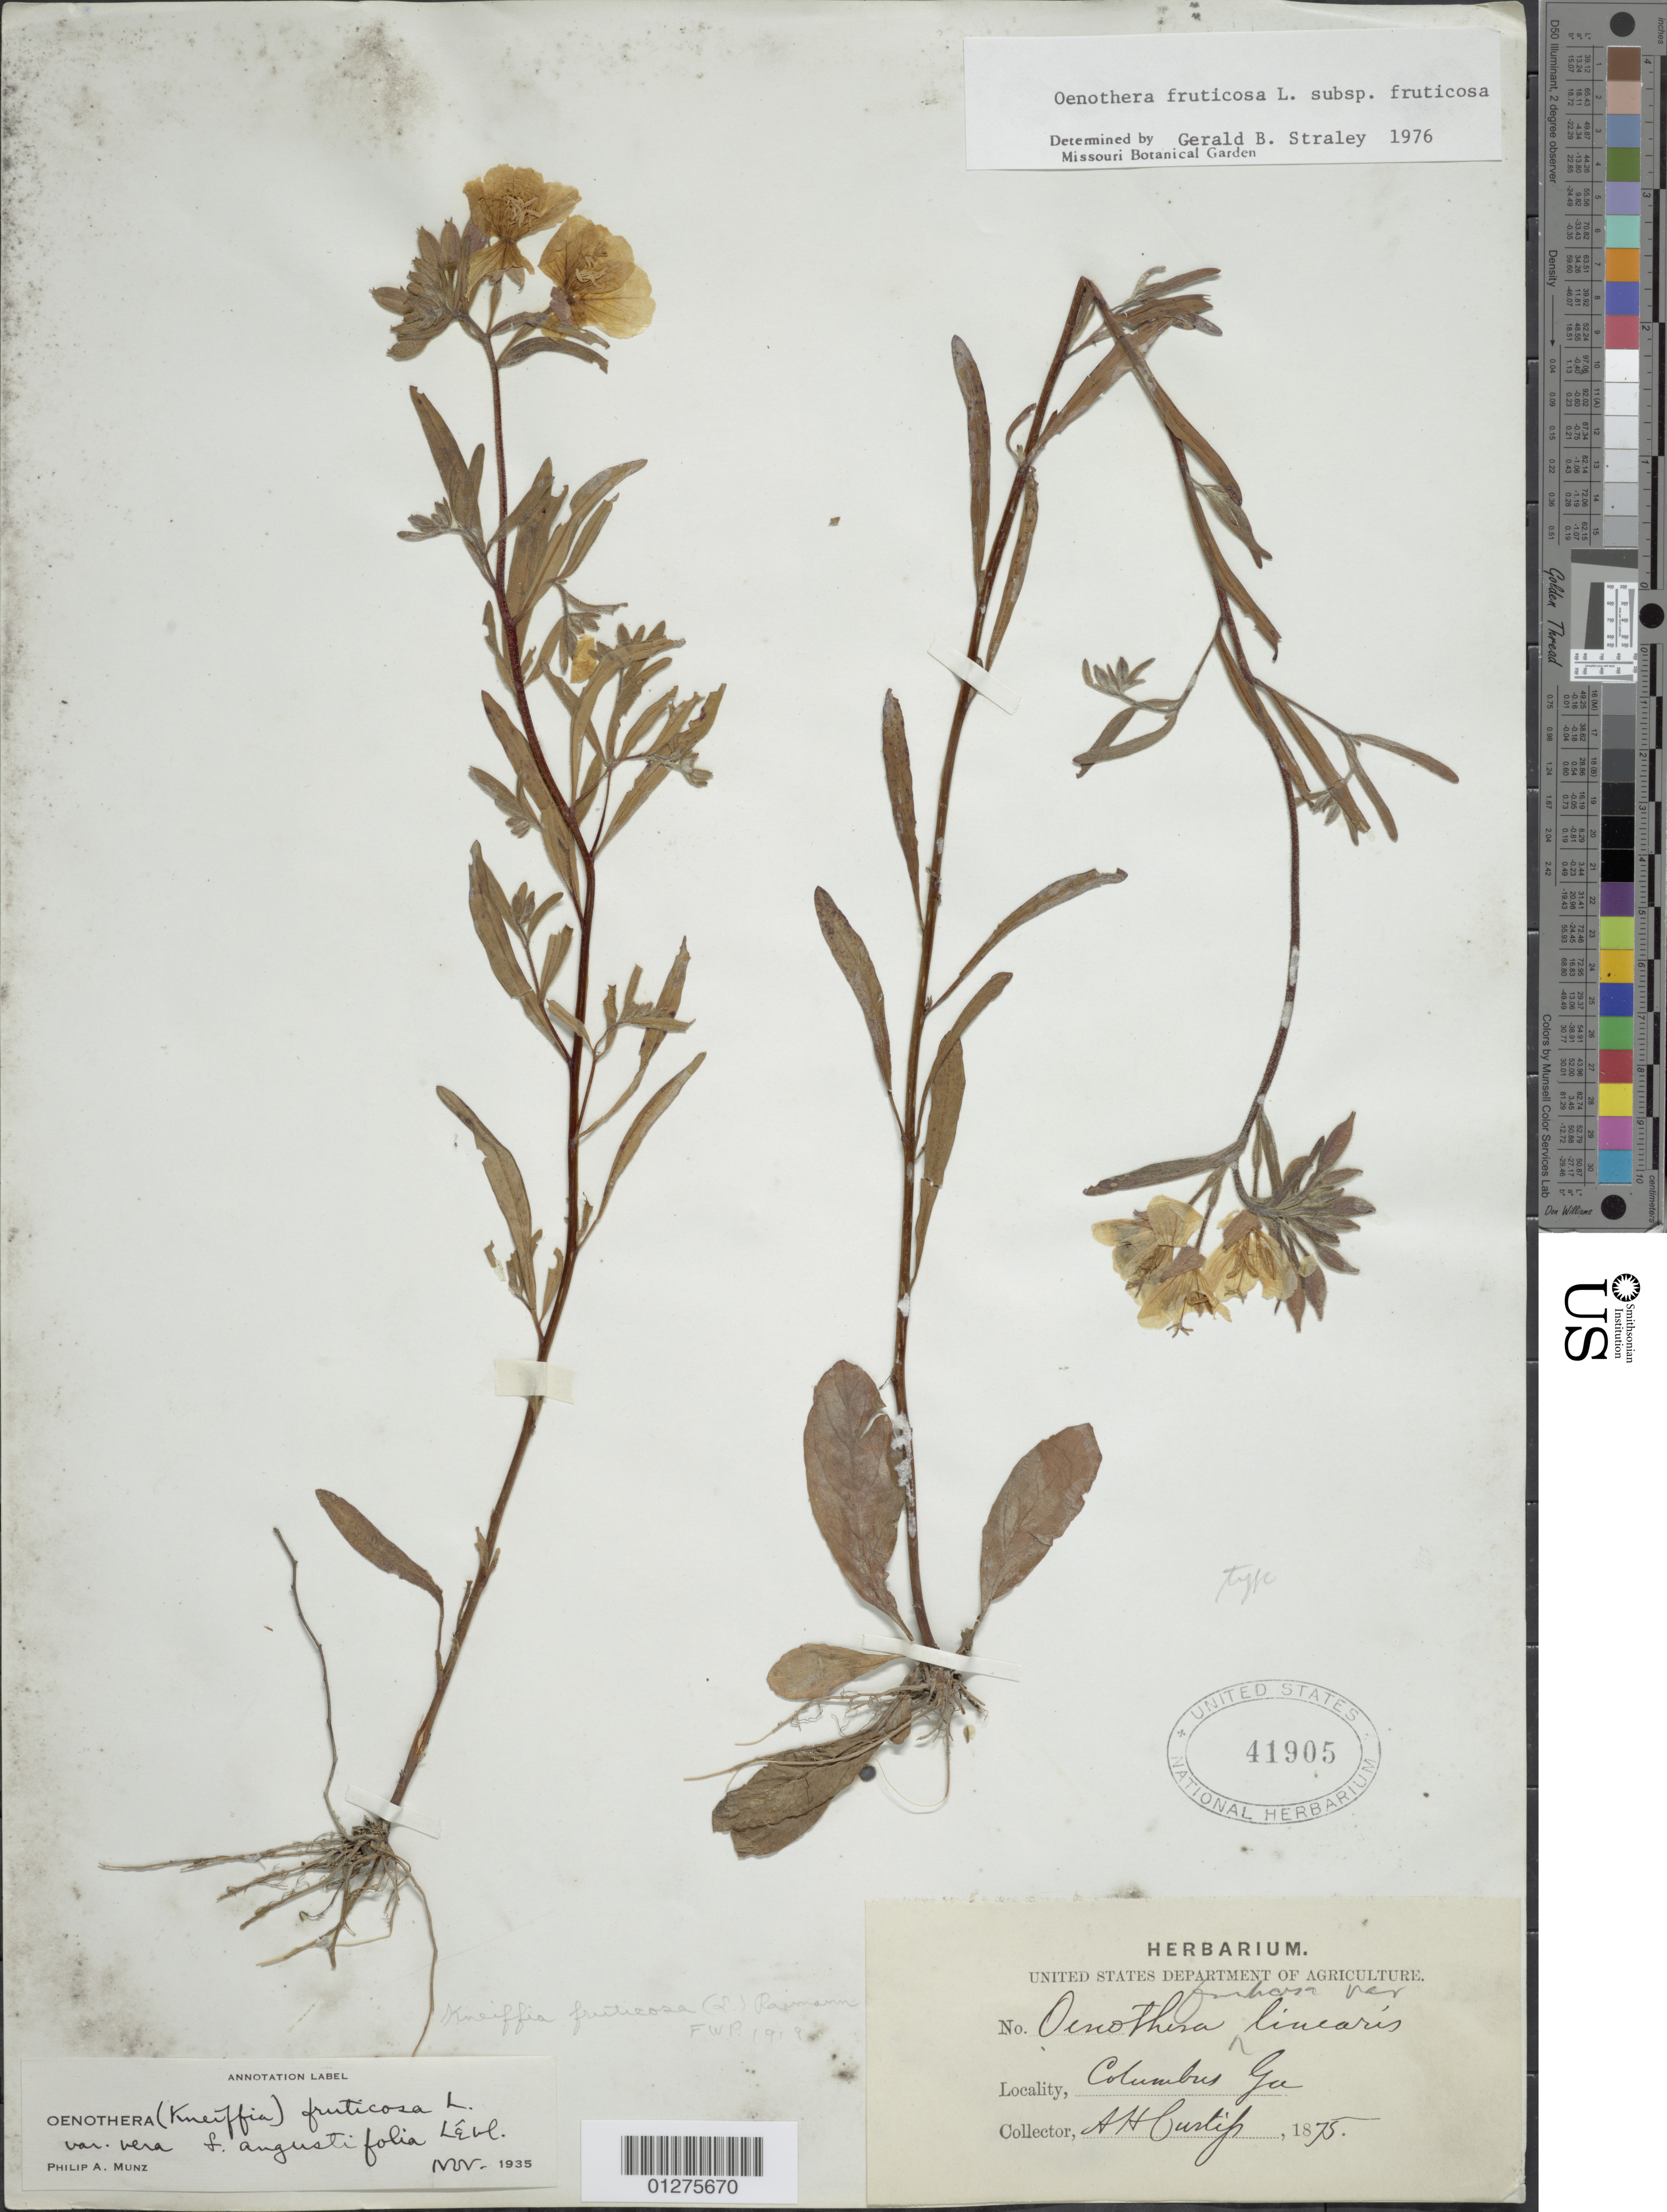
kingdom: Plantae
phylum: Tracheophyta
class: Magnoliopsida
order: Myrtales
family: Onagraceae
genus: Oenothera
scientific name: Oenothera fruticosa subsp. fruticosa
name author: L.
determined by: Straley, G. B.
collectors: A. H. Curtiss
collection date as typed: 1875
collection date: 1875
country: United States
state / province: Georgia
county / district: Muscogee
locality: Columbus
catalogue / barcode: US 41905